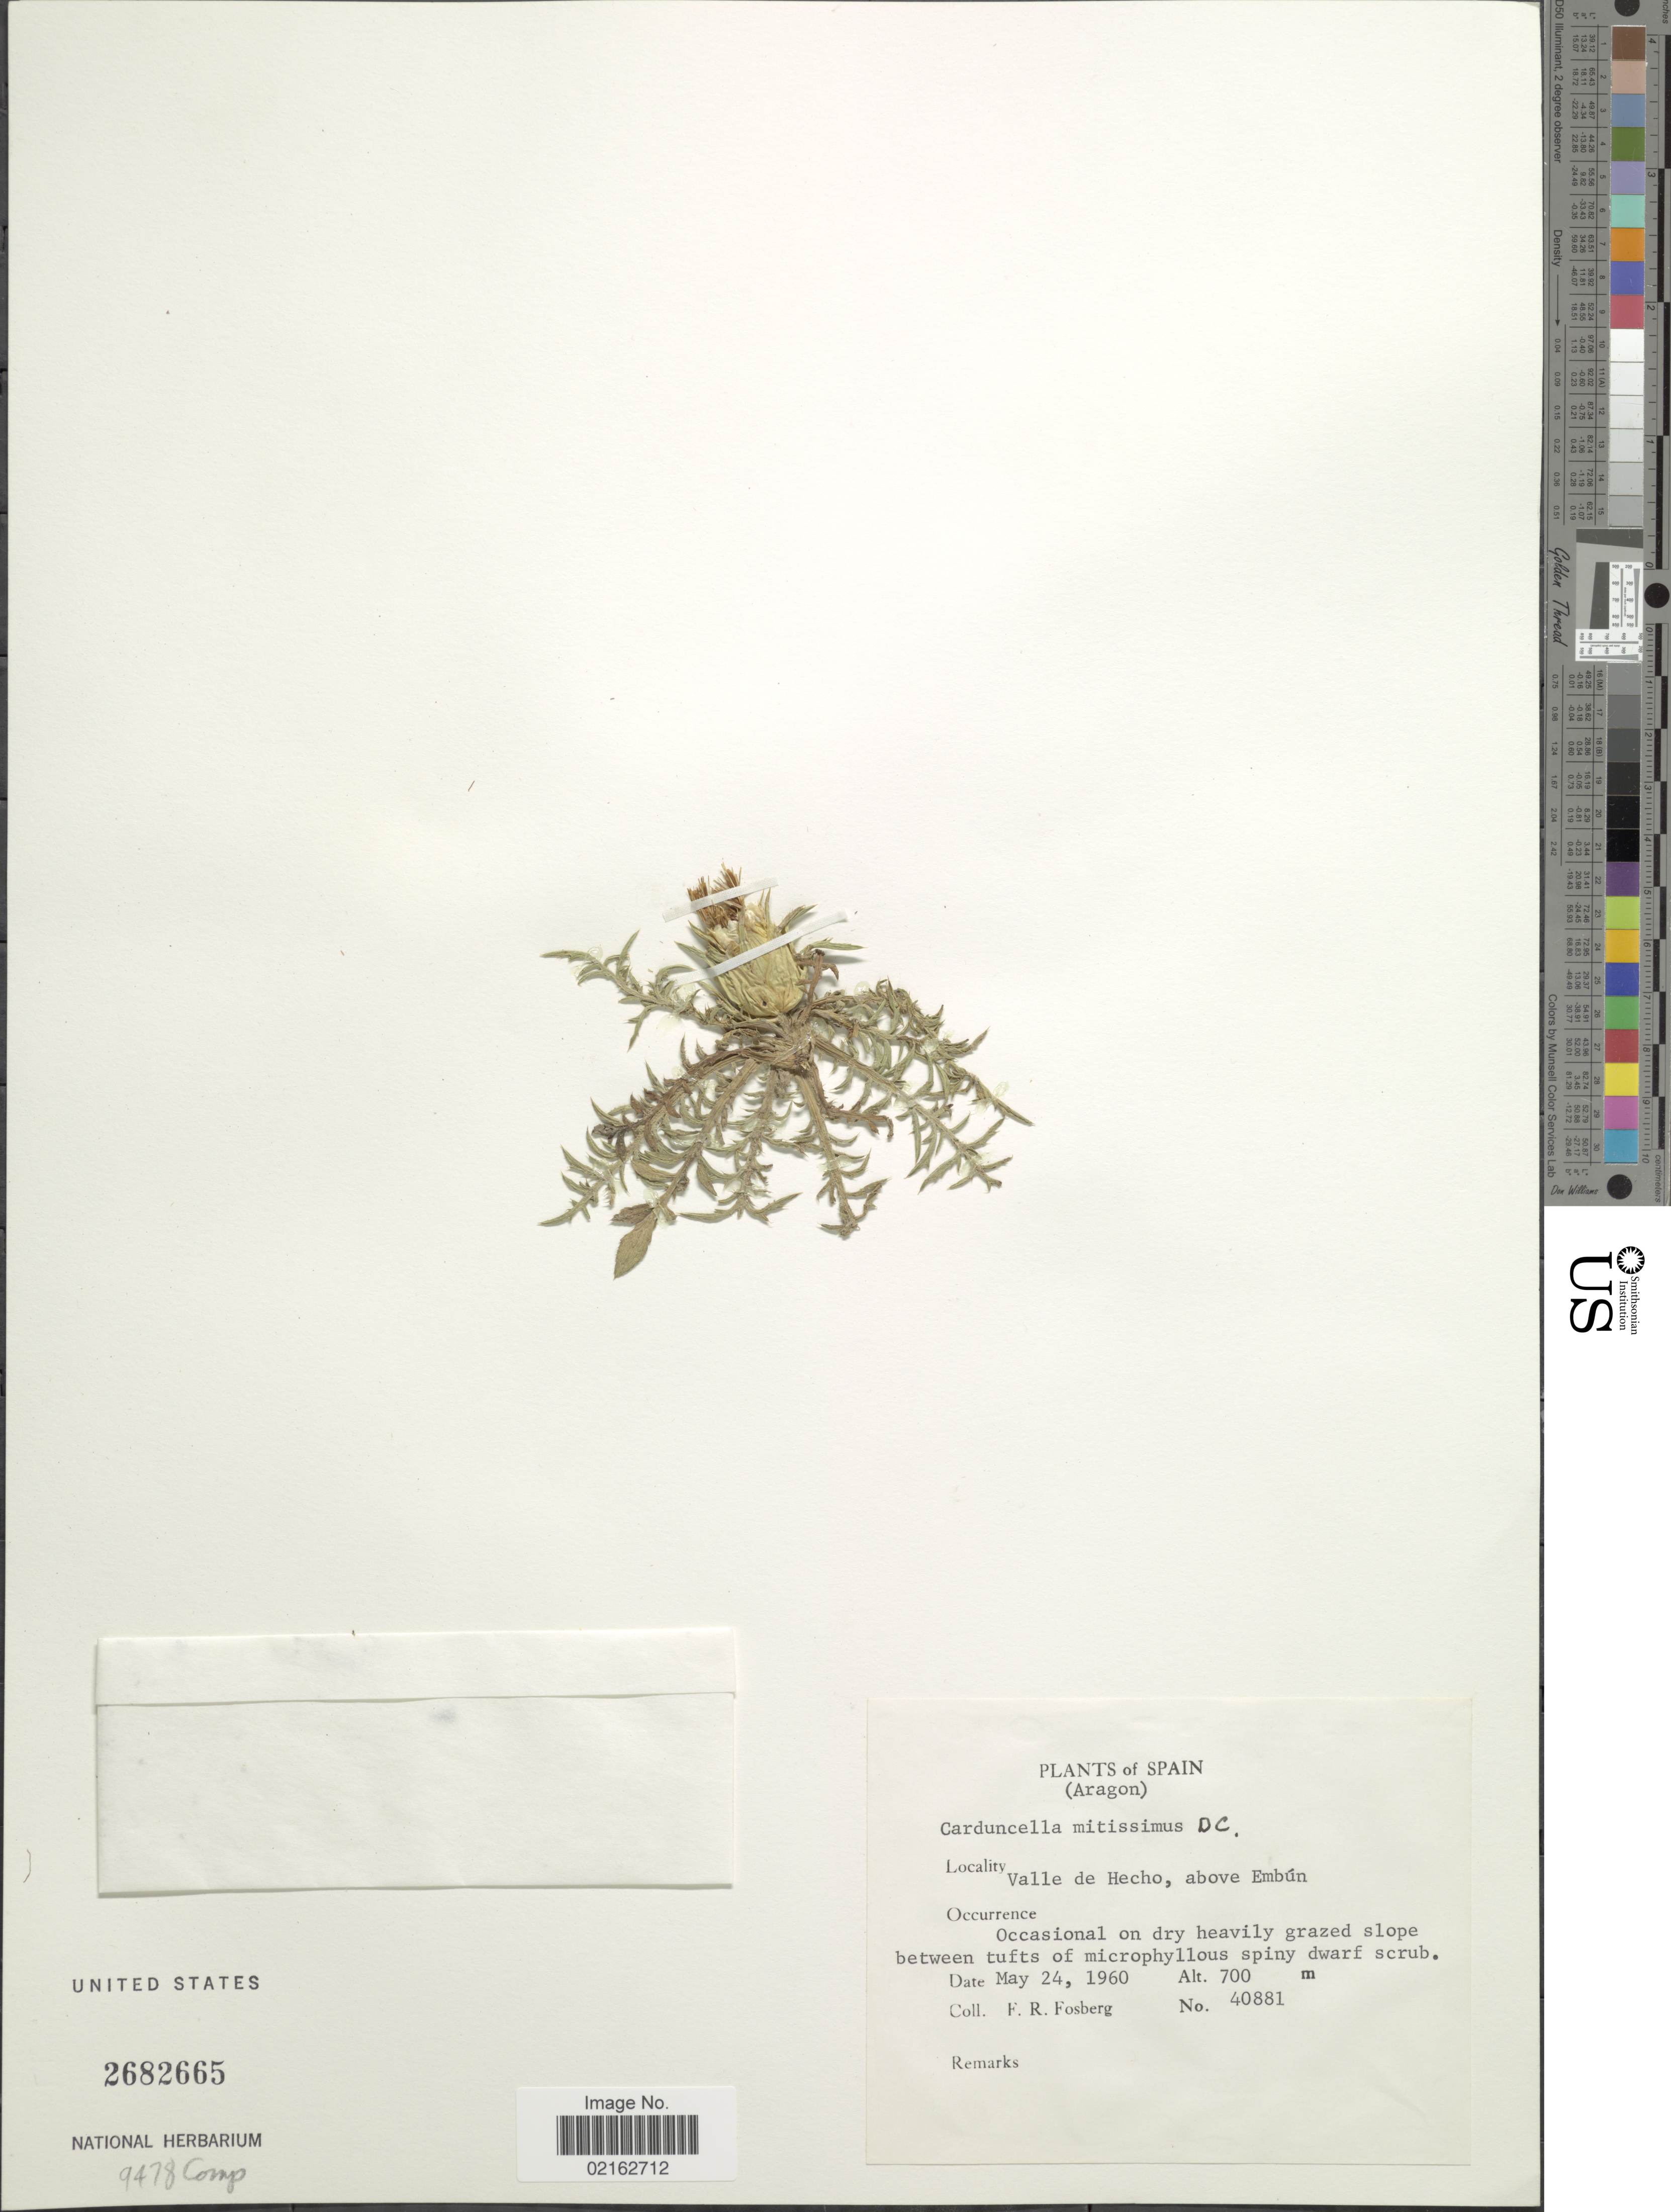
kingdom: Plantae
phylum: Tracheophyta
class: Magnoliopsida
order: Asterales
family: Asteraceae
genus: Carduncellus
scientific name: Carduncellus mitissimus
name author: DC.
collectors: F. R. Fosberg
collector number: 40881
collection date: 1960-05-24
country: Spain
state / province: Aragón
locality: Valle de Hecho, above Embun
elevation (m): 700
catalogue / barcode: US 2682665